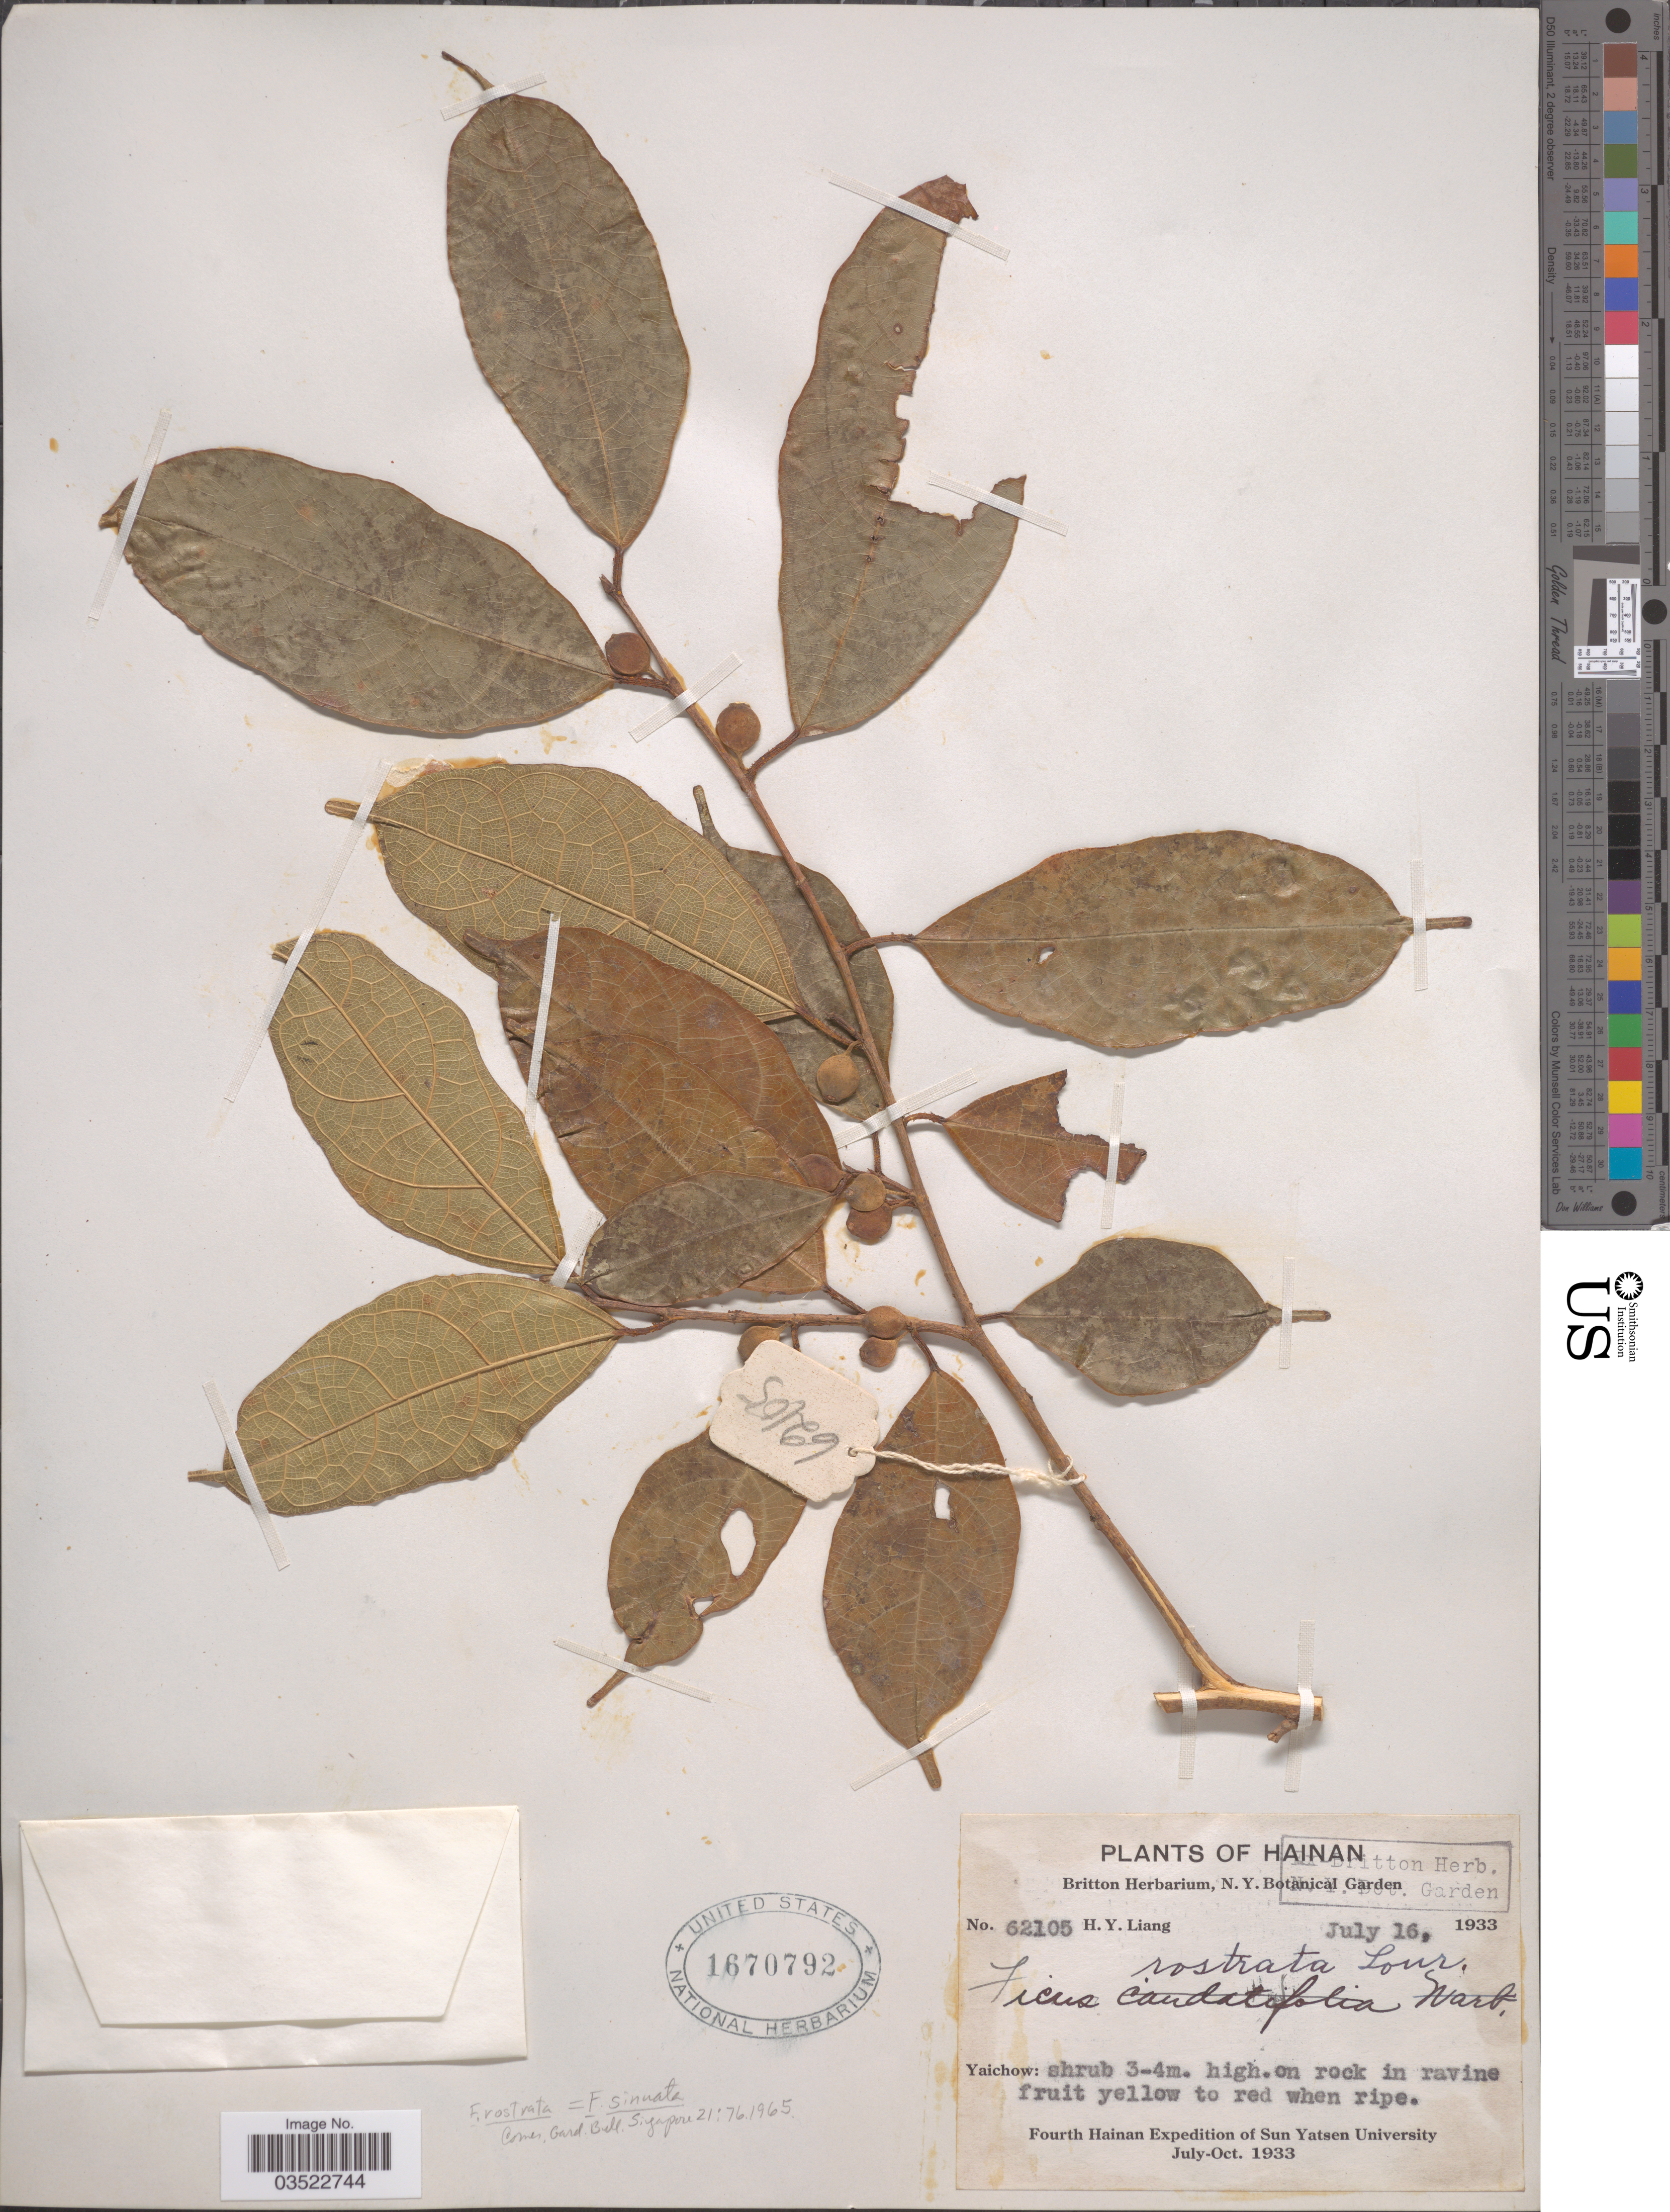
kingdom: Plantae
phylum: Tracheophyta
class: Magnoliopsida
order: Rosales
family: Moraceae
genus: Ficus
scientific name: Ficus sinuata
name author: Thunb.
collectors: H. Y. Liang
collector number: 62105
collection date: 1933-07-16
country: China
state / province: Hainan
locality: Yaichow. Fourth Hainan Expedition of Sun Yatsen University July-Oct. 1933.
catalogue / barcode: US 1670792